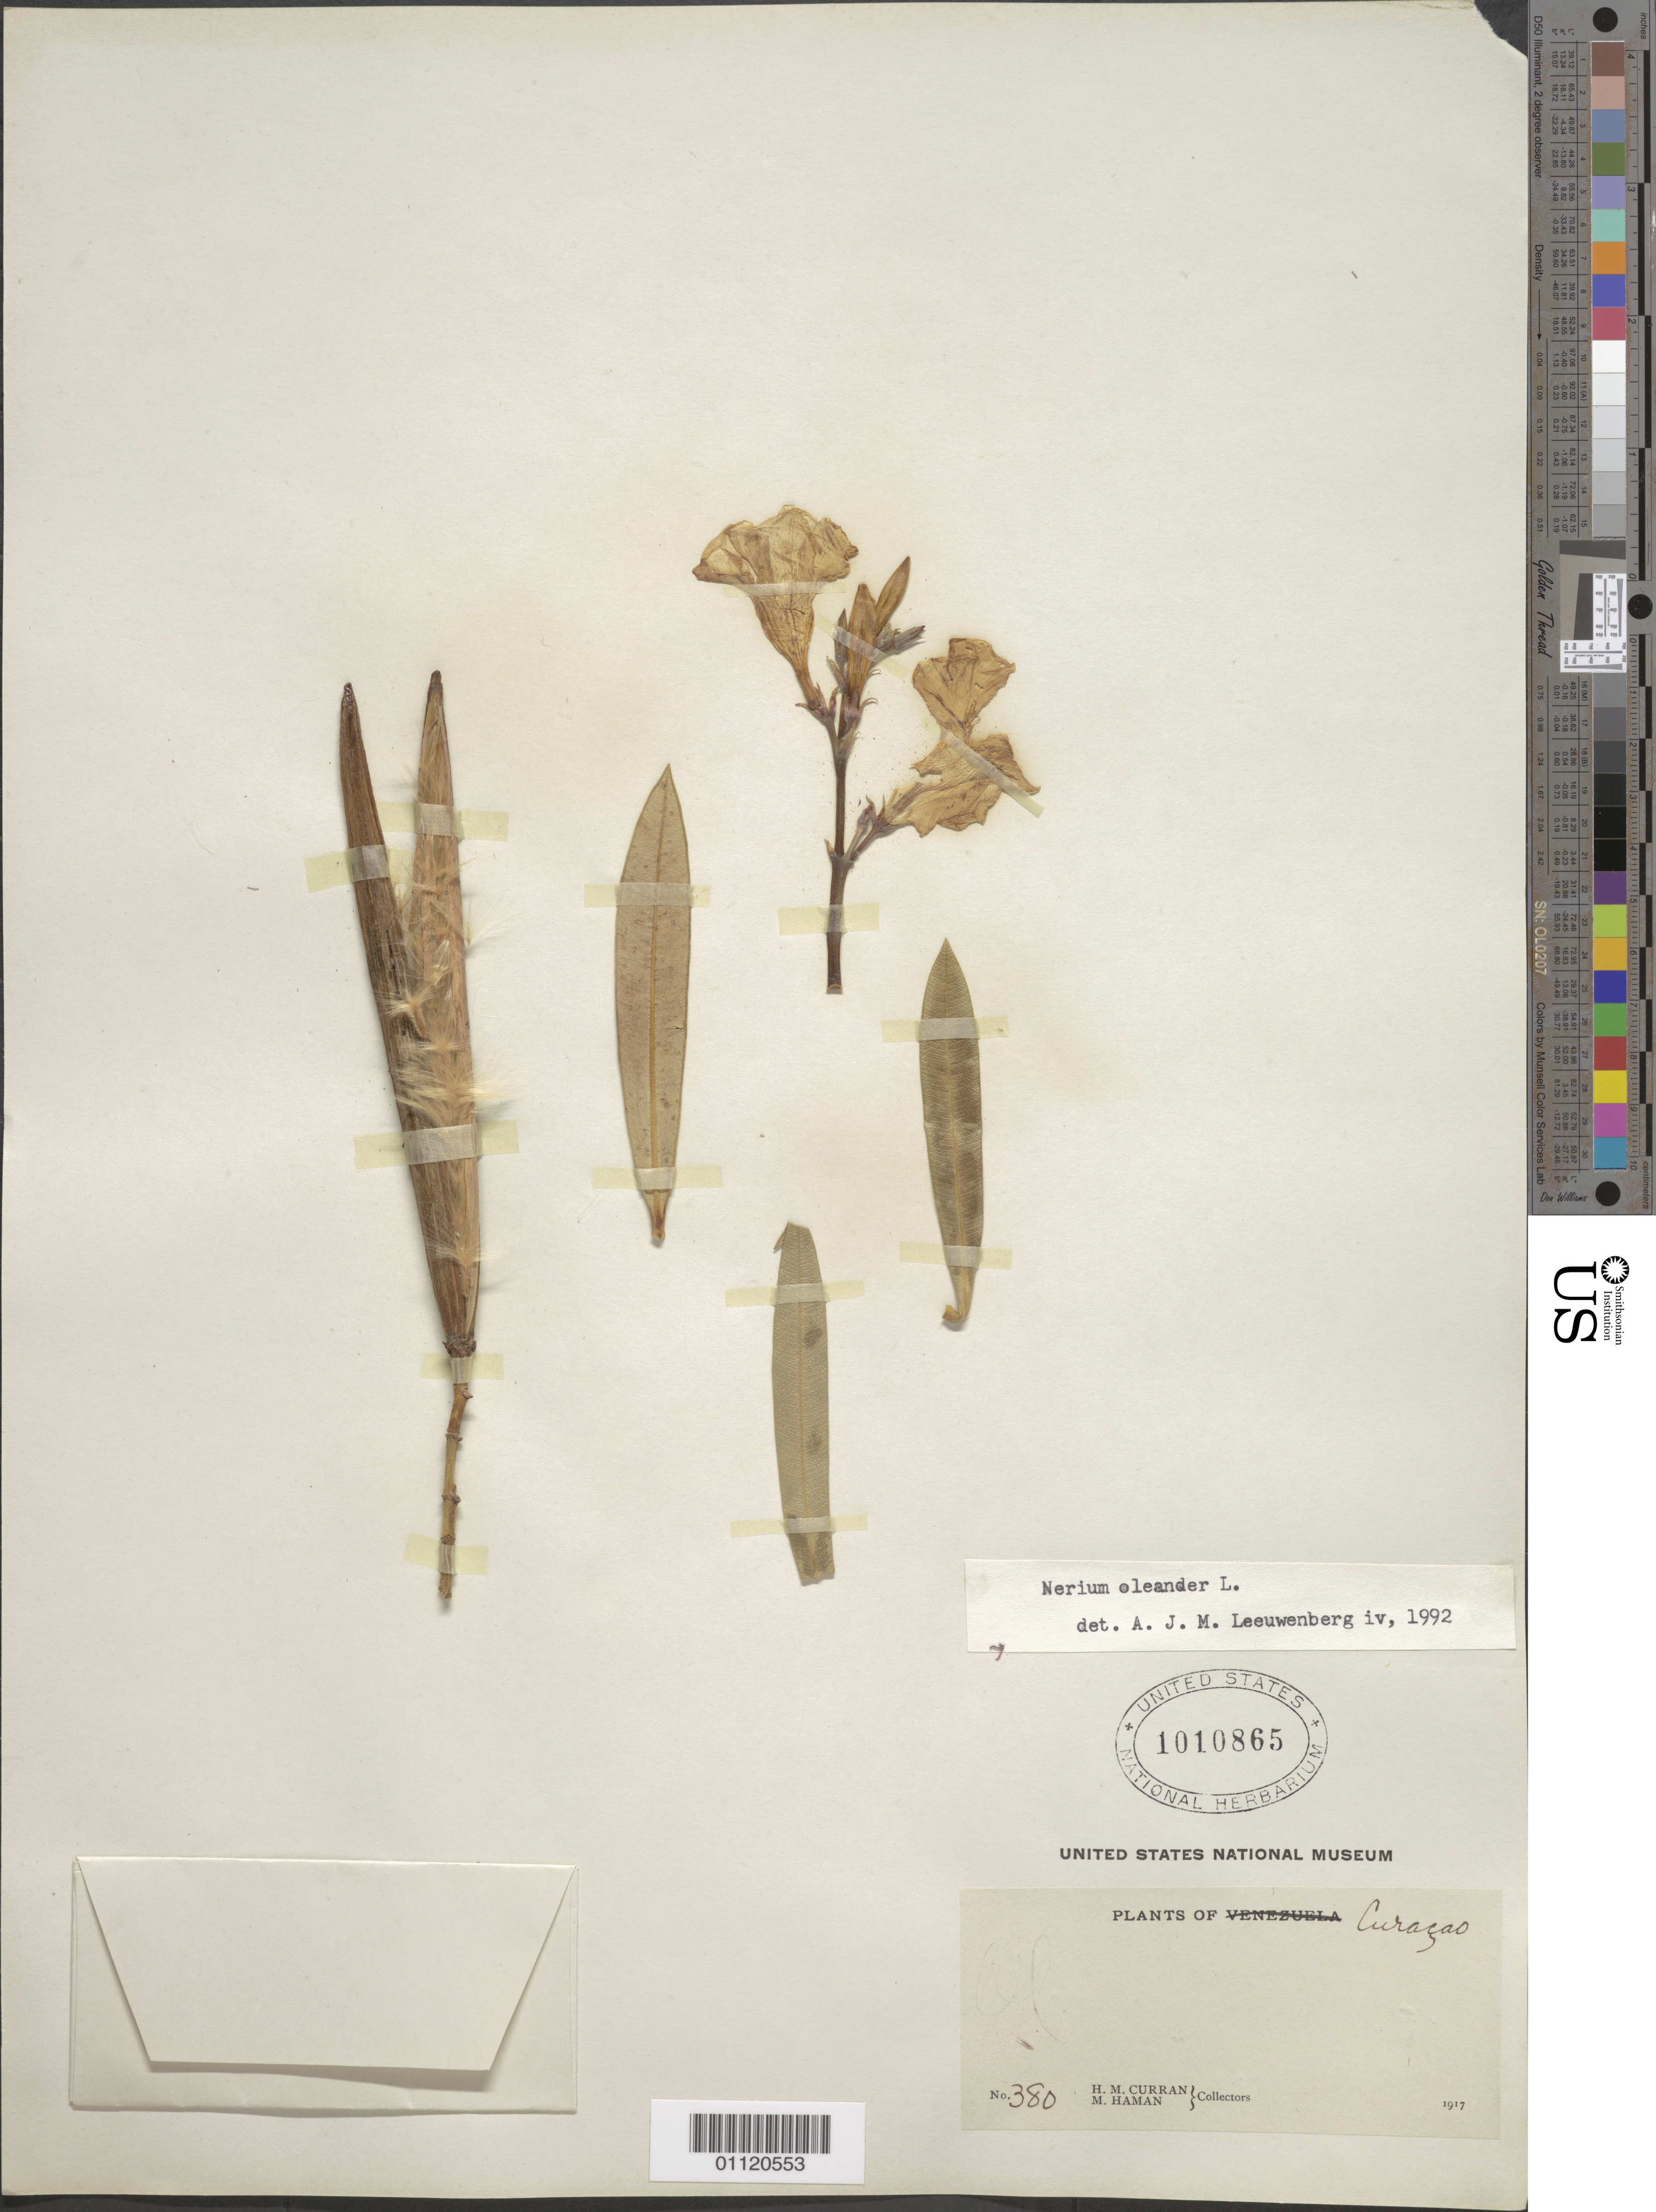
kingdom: Plantae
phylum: Tracheophyta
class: Magnoliopsida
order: Gentianales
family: Apocynaceae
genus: Nerium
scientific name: Nerium oleander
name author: L.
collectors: H. M. Curran & M. Haman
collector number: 380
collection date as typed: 01 Jan 1917 to 31 Dec 1917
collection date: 1917-01-01/1917-12-31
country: Curaçao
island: Curaçao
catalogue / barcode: US 1010865